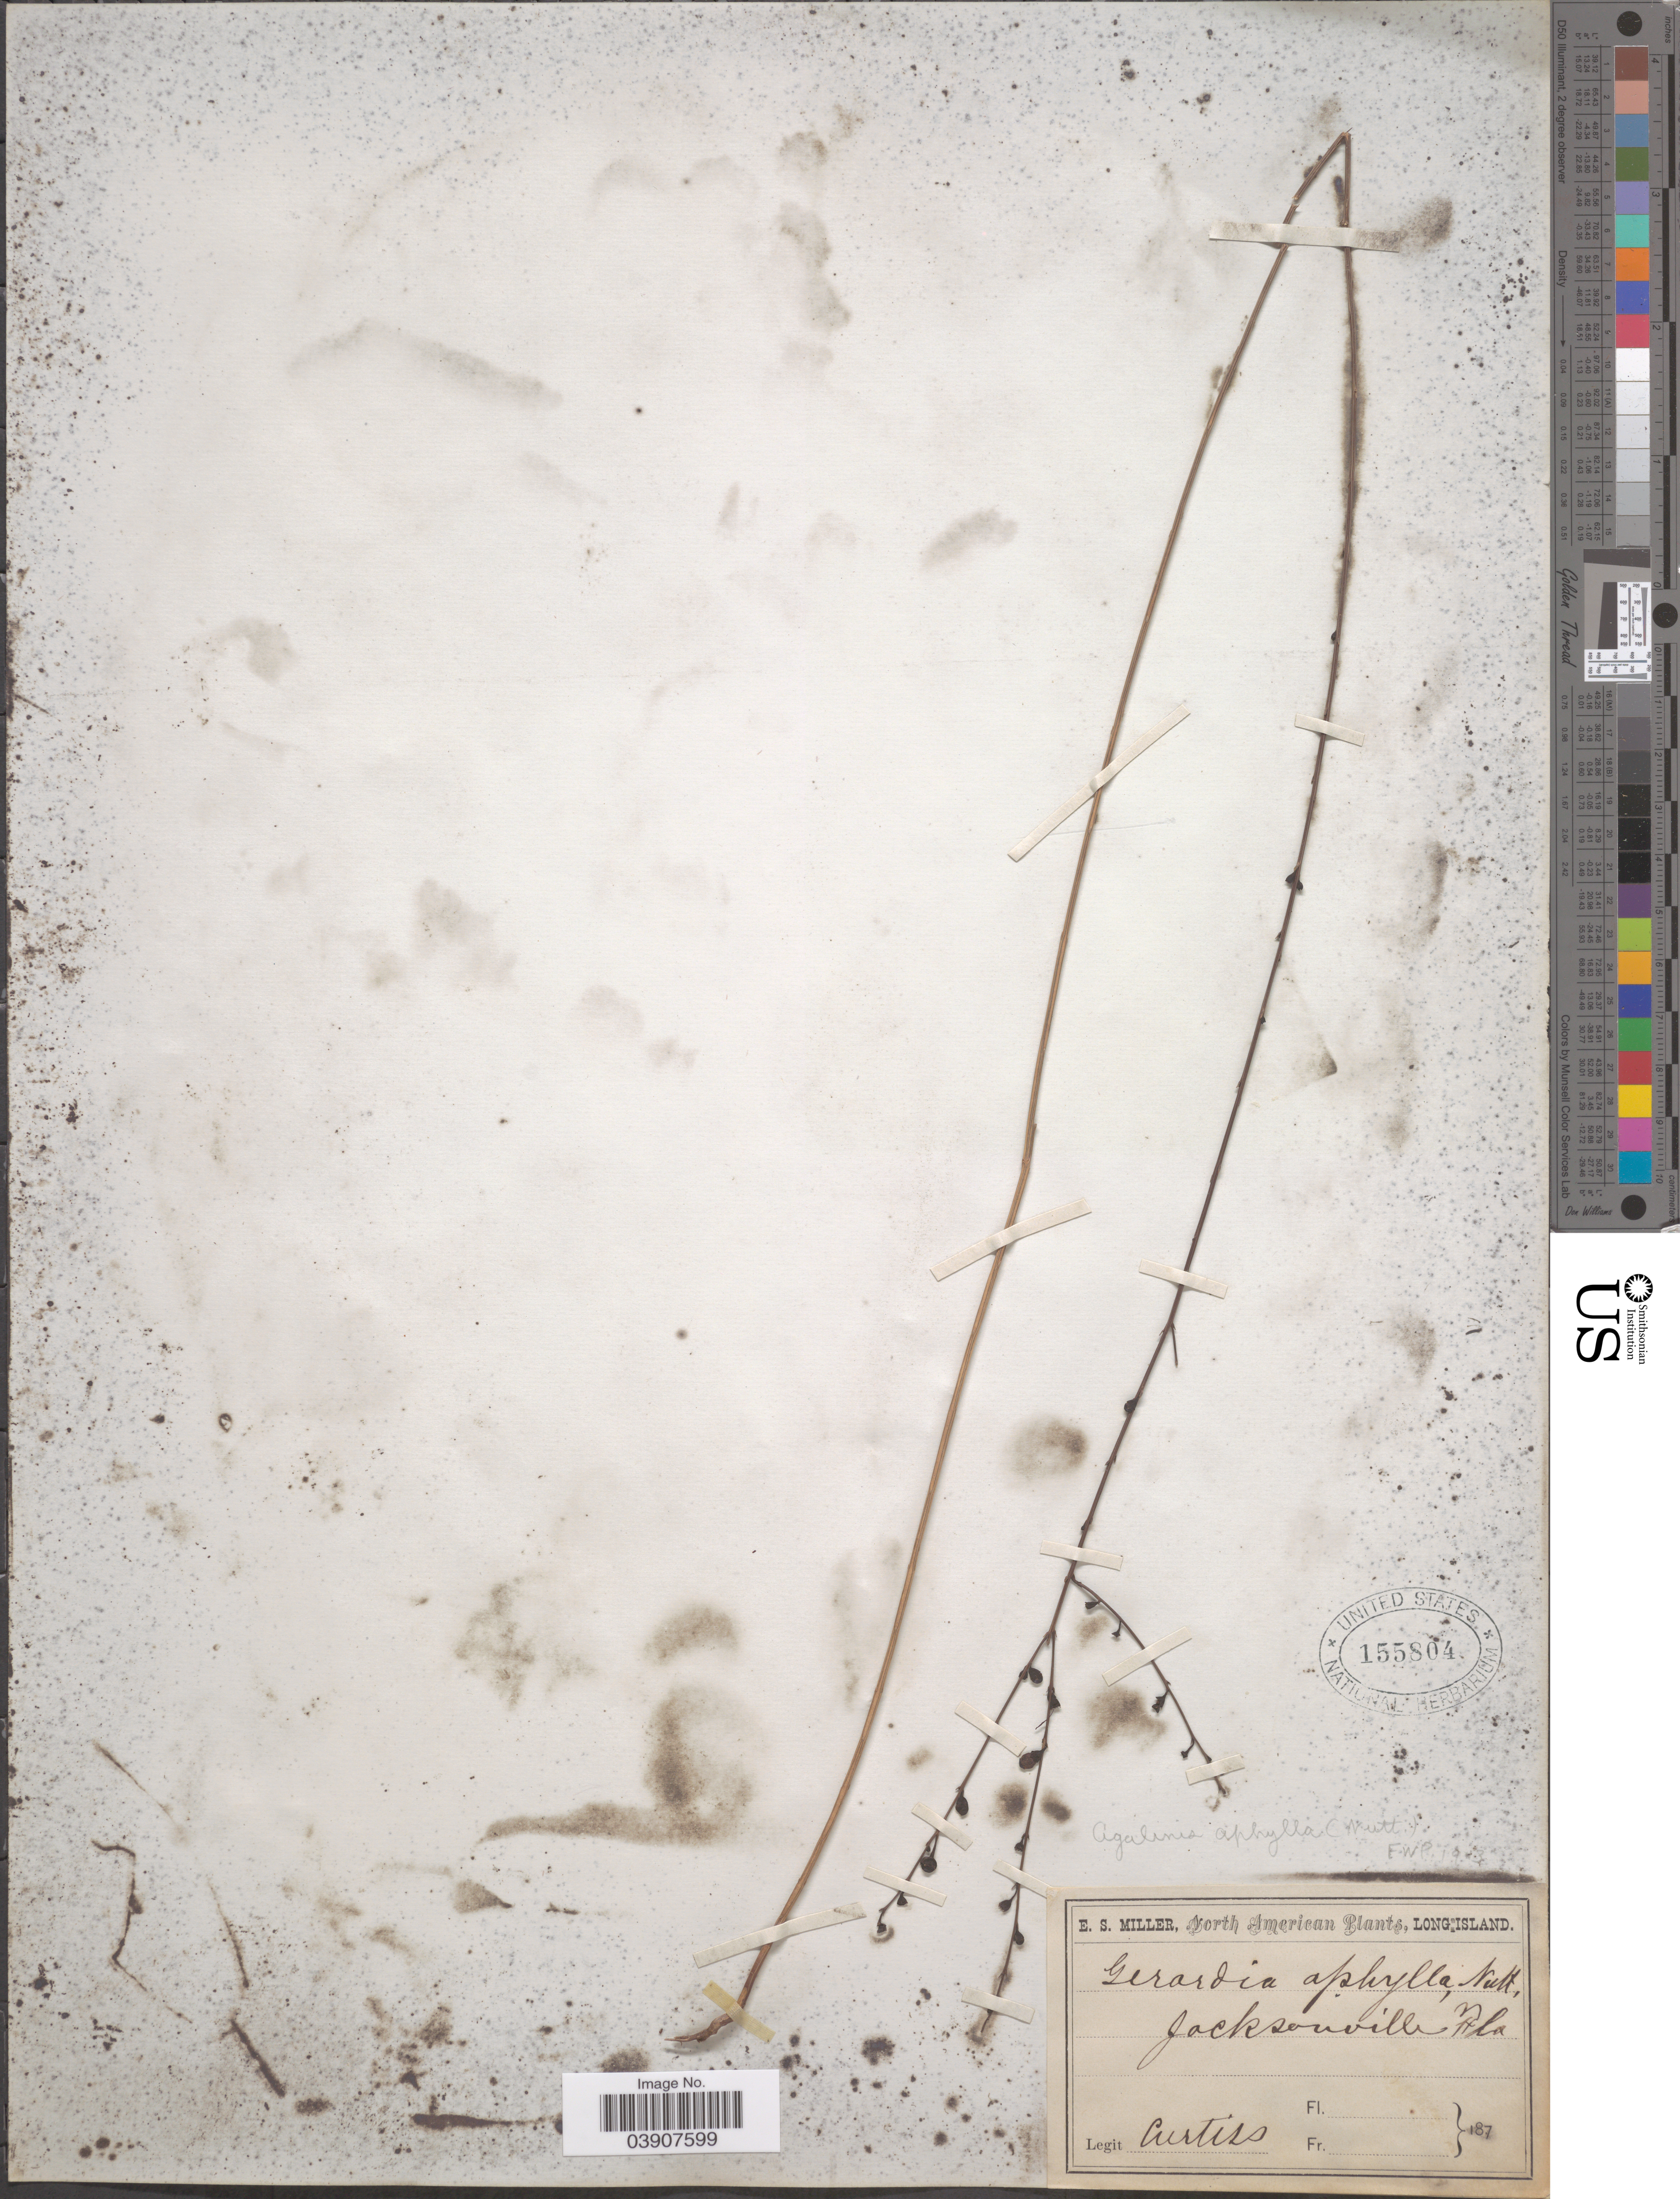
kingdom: Plantae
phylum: Tracheophyta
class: Magnoliopsida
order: Lamiales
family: Orobanchaceae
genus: Agalinis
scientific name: Agalinis aphylla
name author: (Nutt.) Raf.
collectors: -. Curtiss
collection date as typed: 187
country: United States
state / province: Florida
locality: Jacksonville.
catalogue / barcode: US 155804